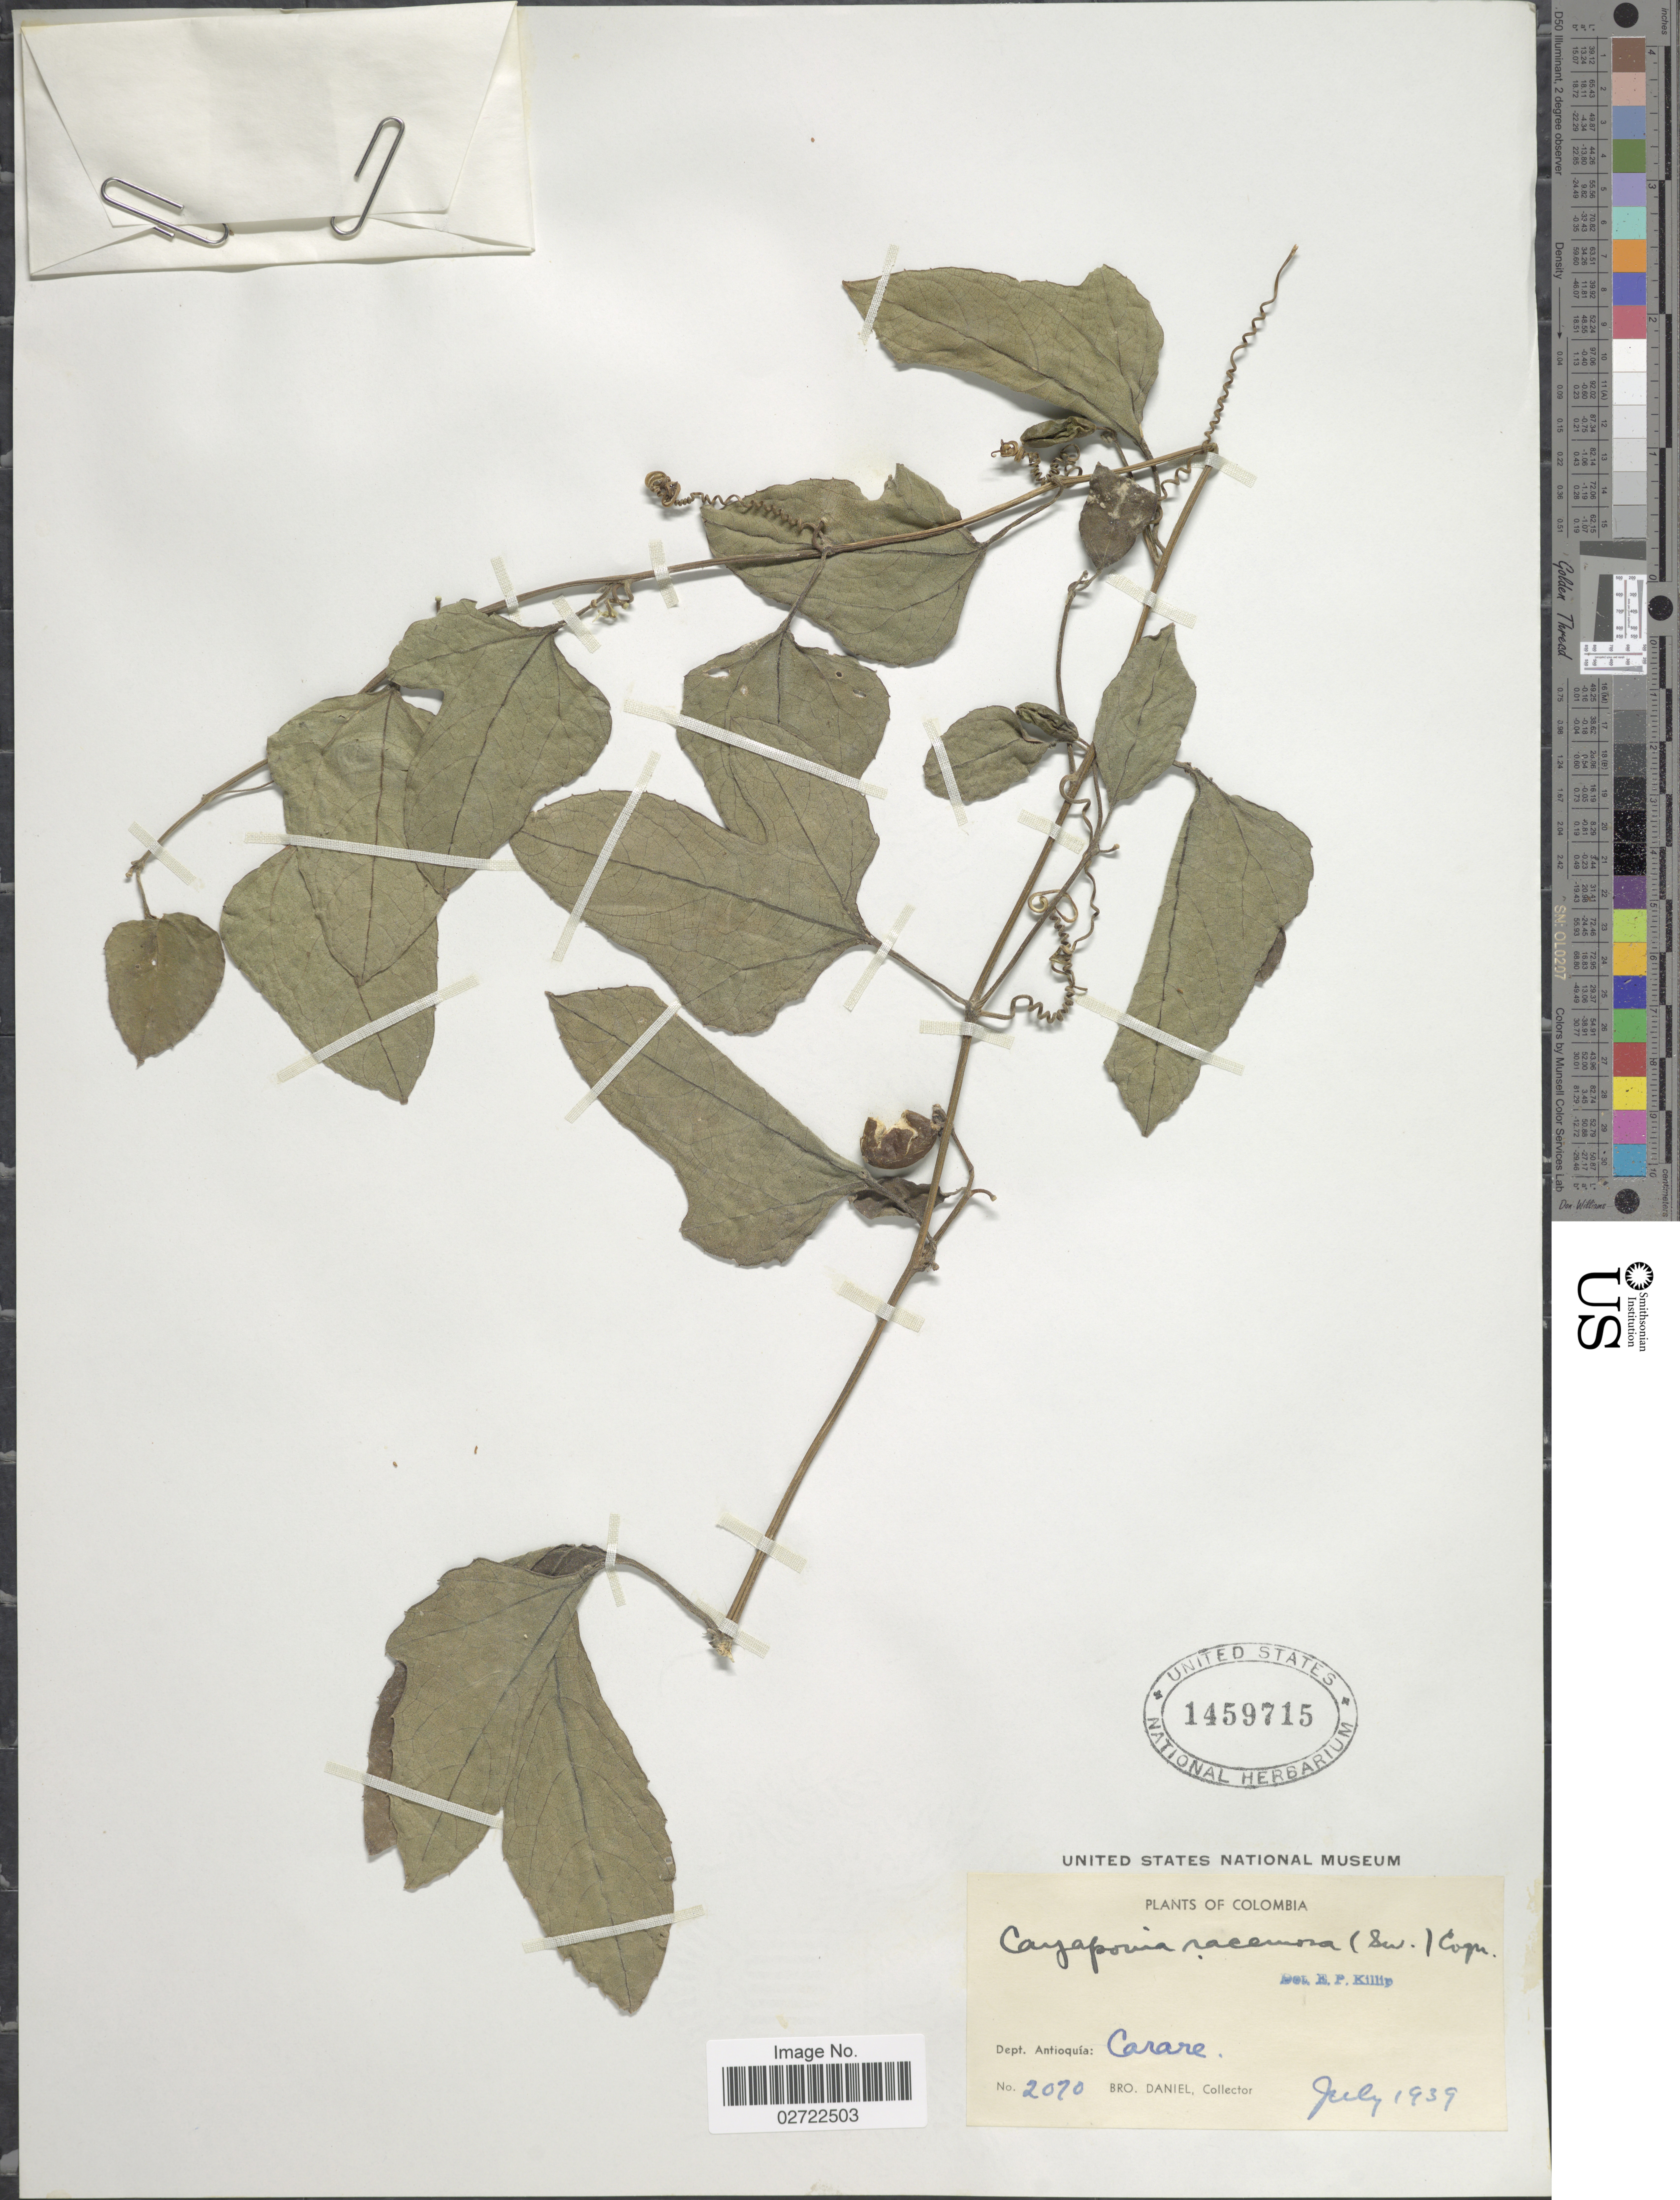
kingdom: Plantae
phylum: Tracheophyta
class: Magnoliopsida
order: Cucurbitales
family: Cucurbitaceae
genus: Cayaponia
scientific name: Cayaponia glandulosa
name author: (Poepp. & Endl.) Cogn.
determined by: Nee, Michael H.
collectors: Bro. Daniel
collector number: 2070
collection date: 1939-07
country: Colombia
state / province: Antioquia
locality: Dept. Antioquia: Carare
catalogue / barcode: US 1459715